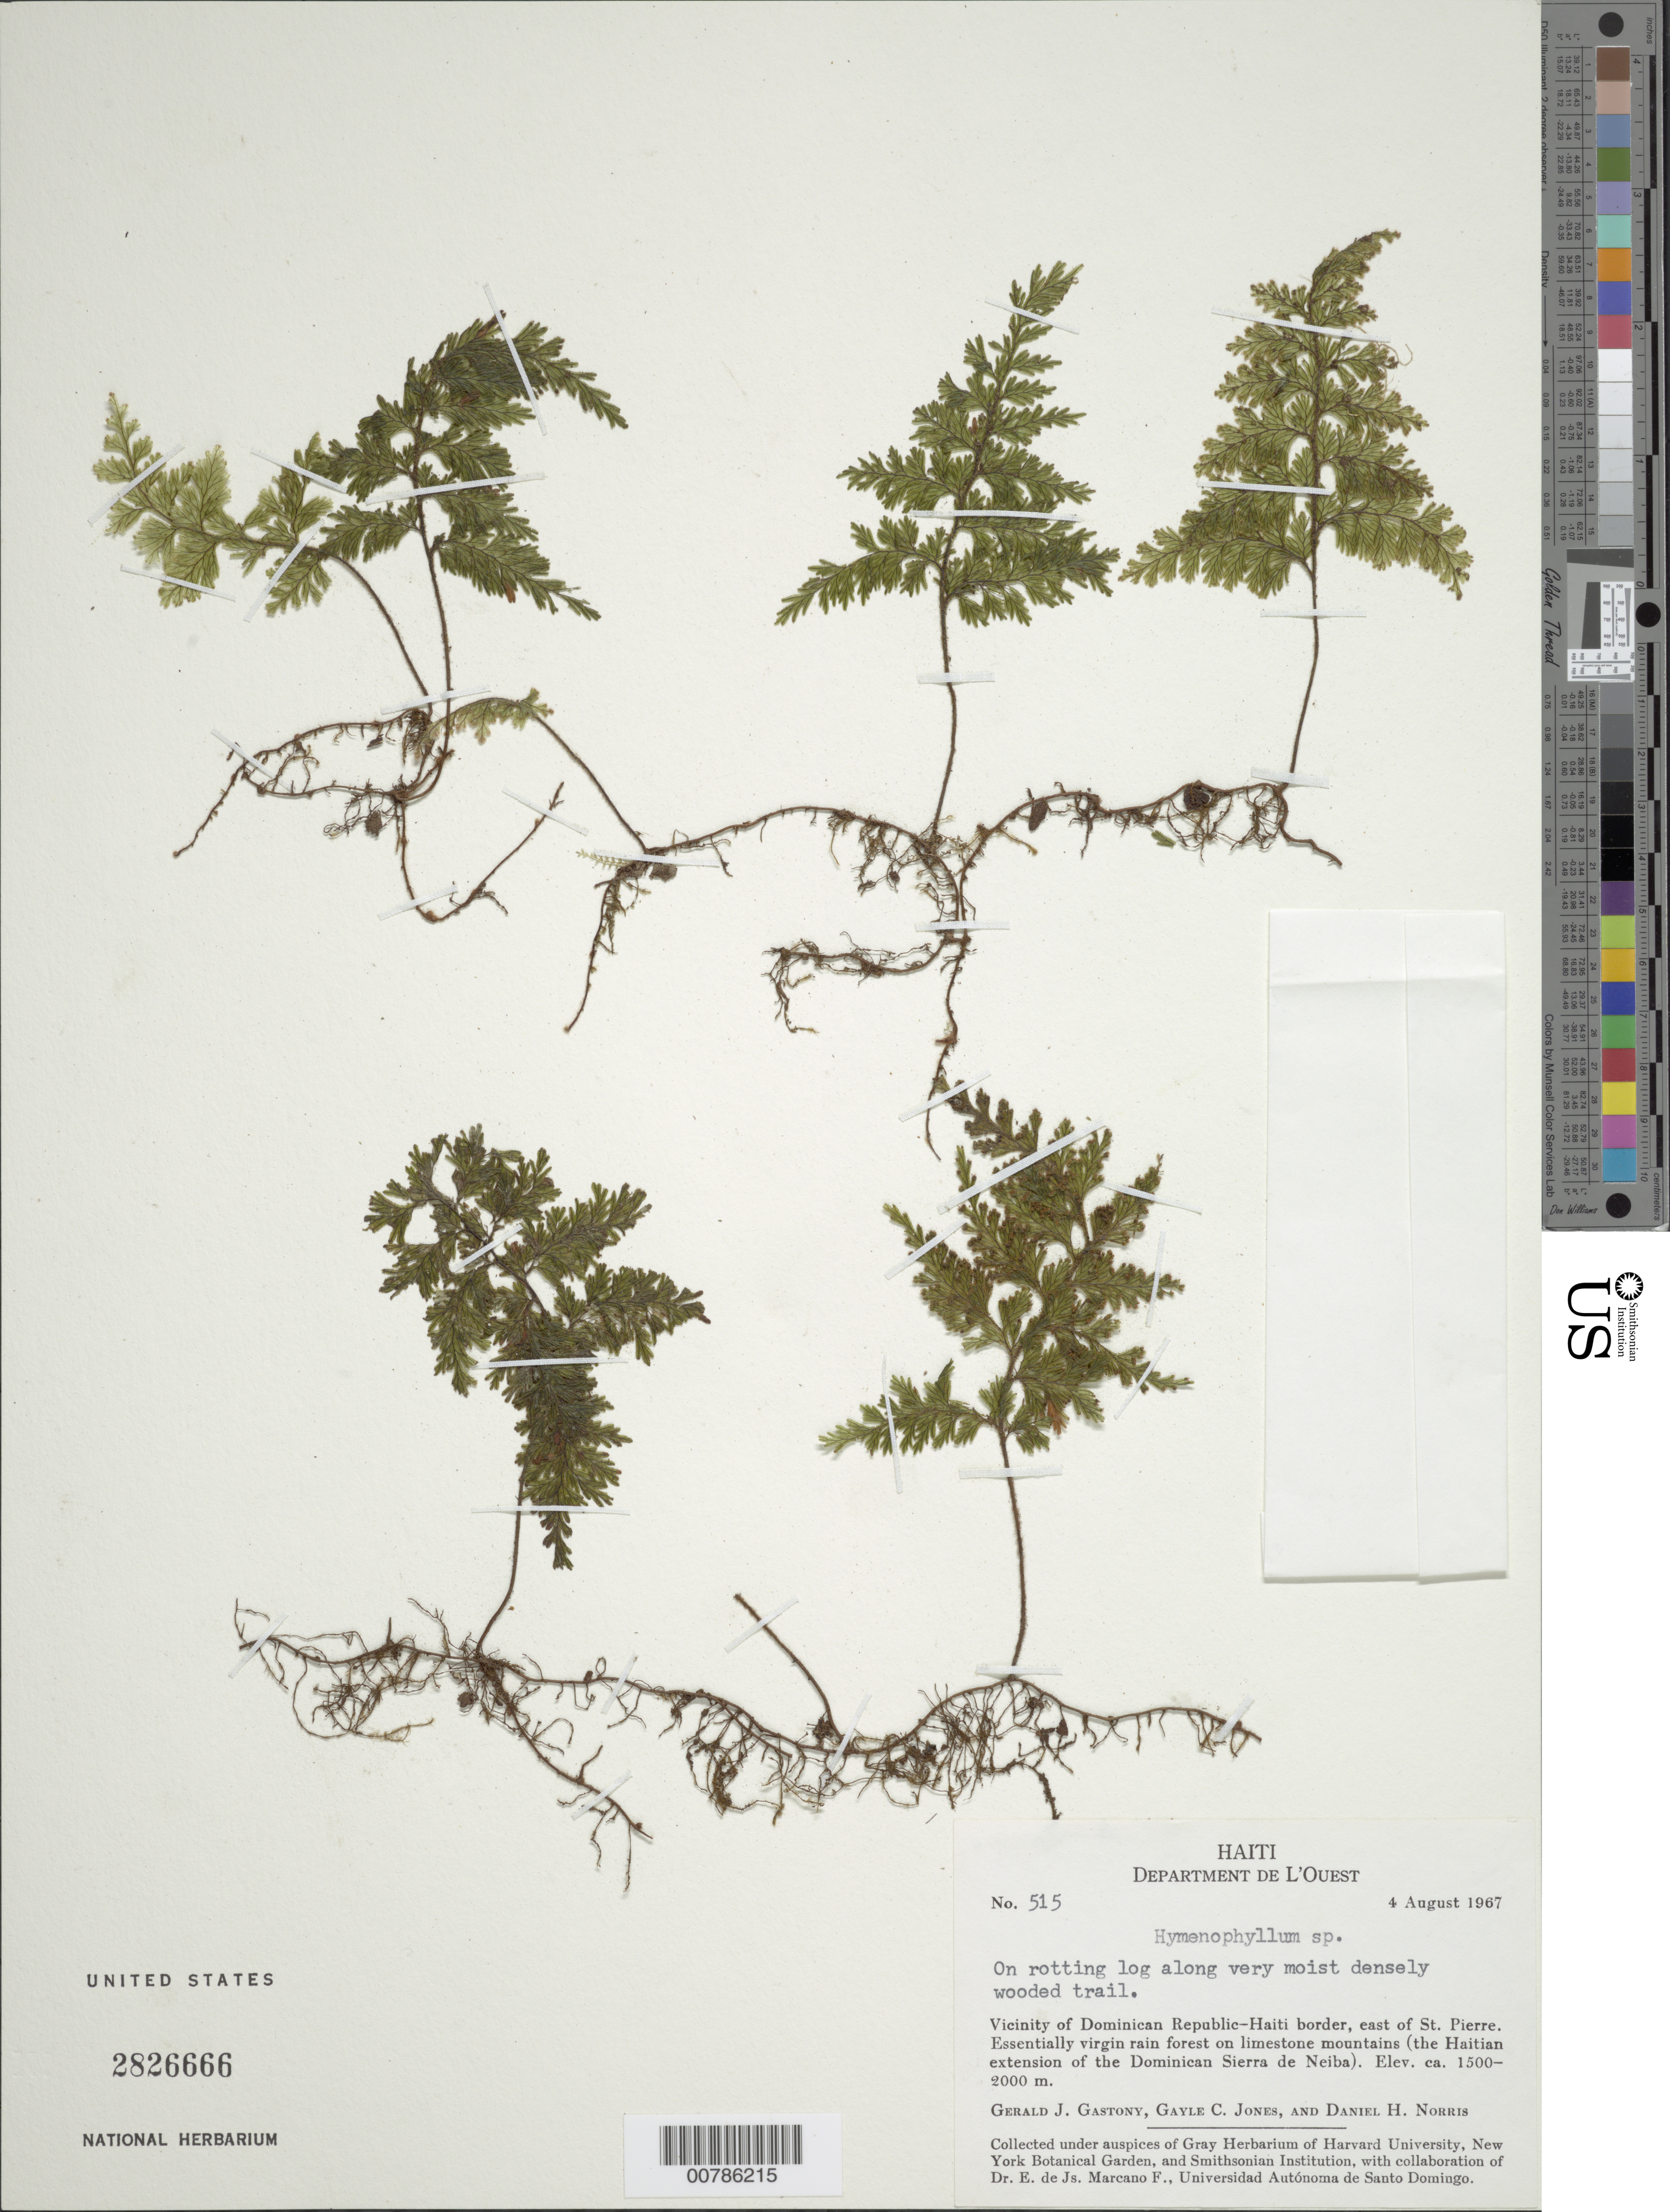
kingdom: Plantae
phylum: Tracheophyta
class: Polypodiopsida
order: Hymenophyllales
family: Hymenophyllaceae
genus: Hymenophyllum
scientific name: Hymenophyllum sp.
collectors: G. Gastony, G. C. Jones & D. H. Norris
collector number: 515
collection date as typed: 04 Aug 1947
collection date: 1947-08-04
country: Haiti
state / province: Ouest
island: Hispaniola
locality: St. Pierre, E of; vicinity of Dominican Republic-Haiti border; Haitian extension of Dominican Sierra de Neiba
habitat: Essentially virgin rain forest on limestone mountains; on rotting log along very moist densely wooded trail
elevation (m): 1500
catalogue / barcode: US 2826666